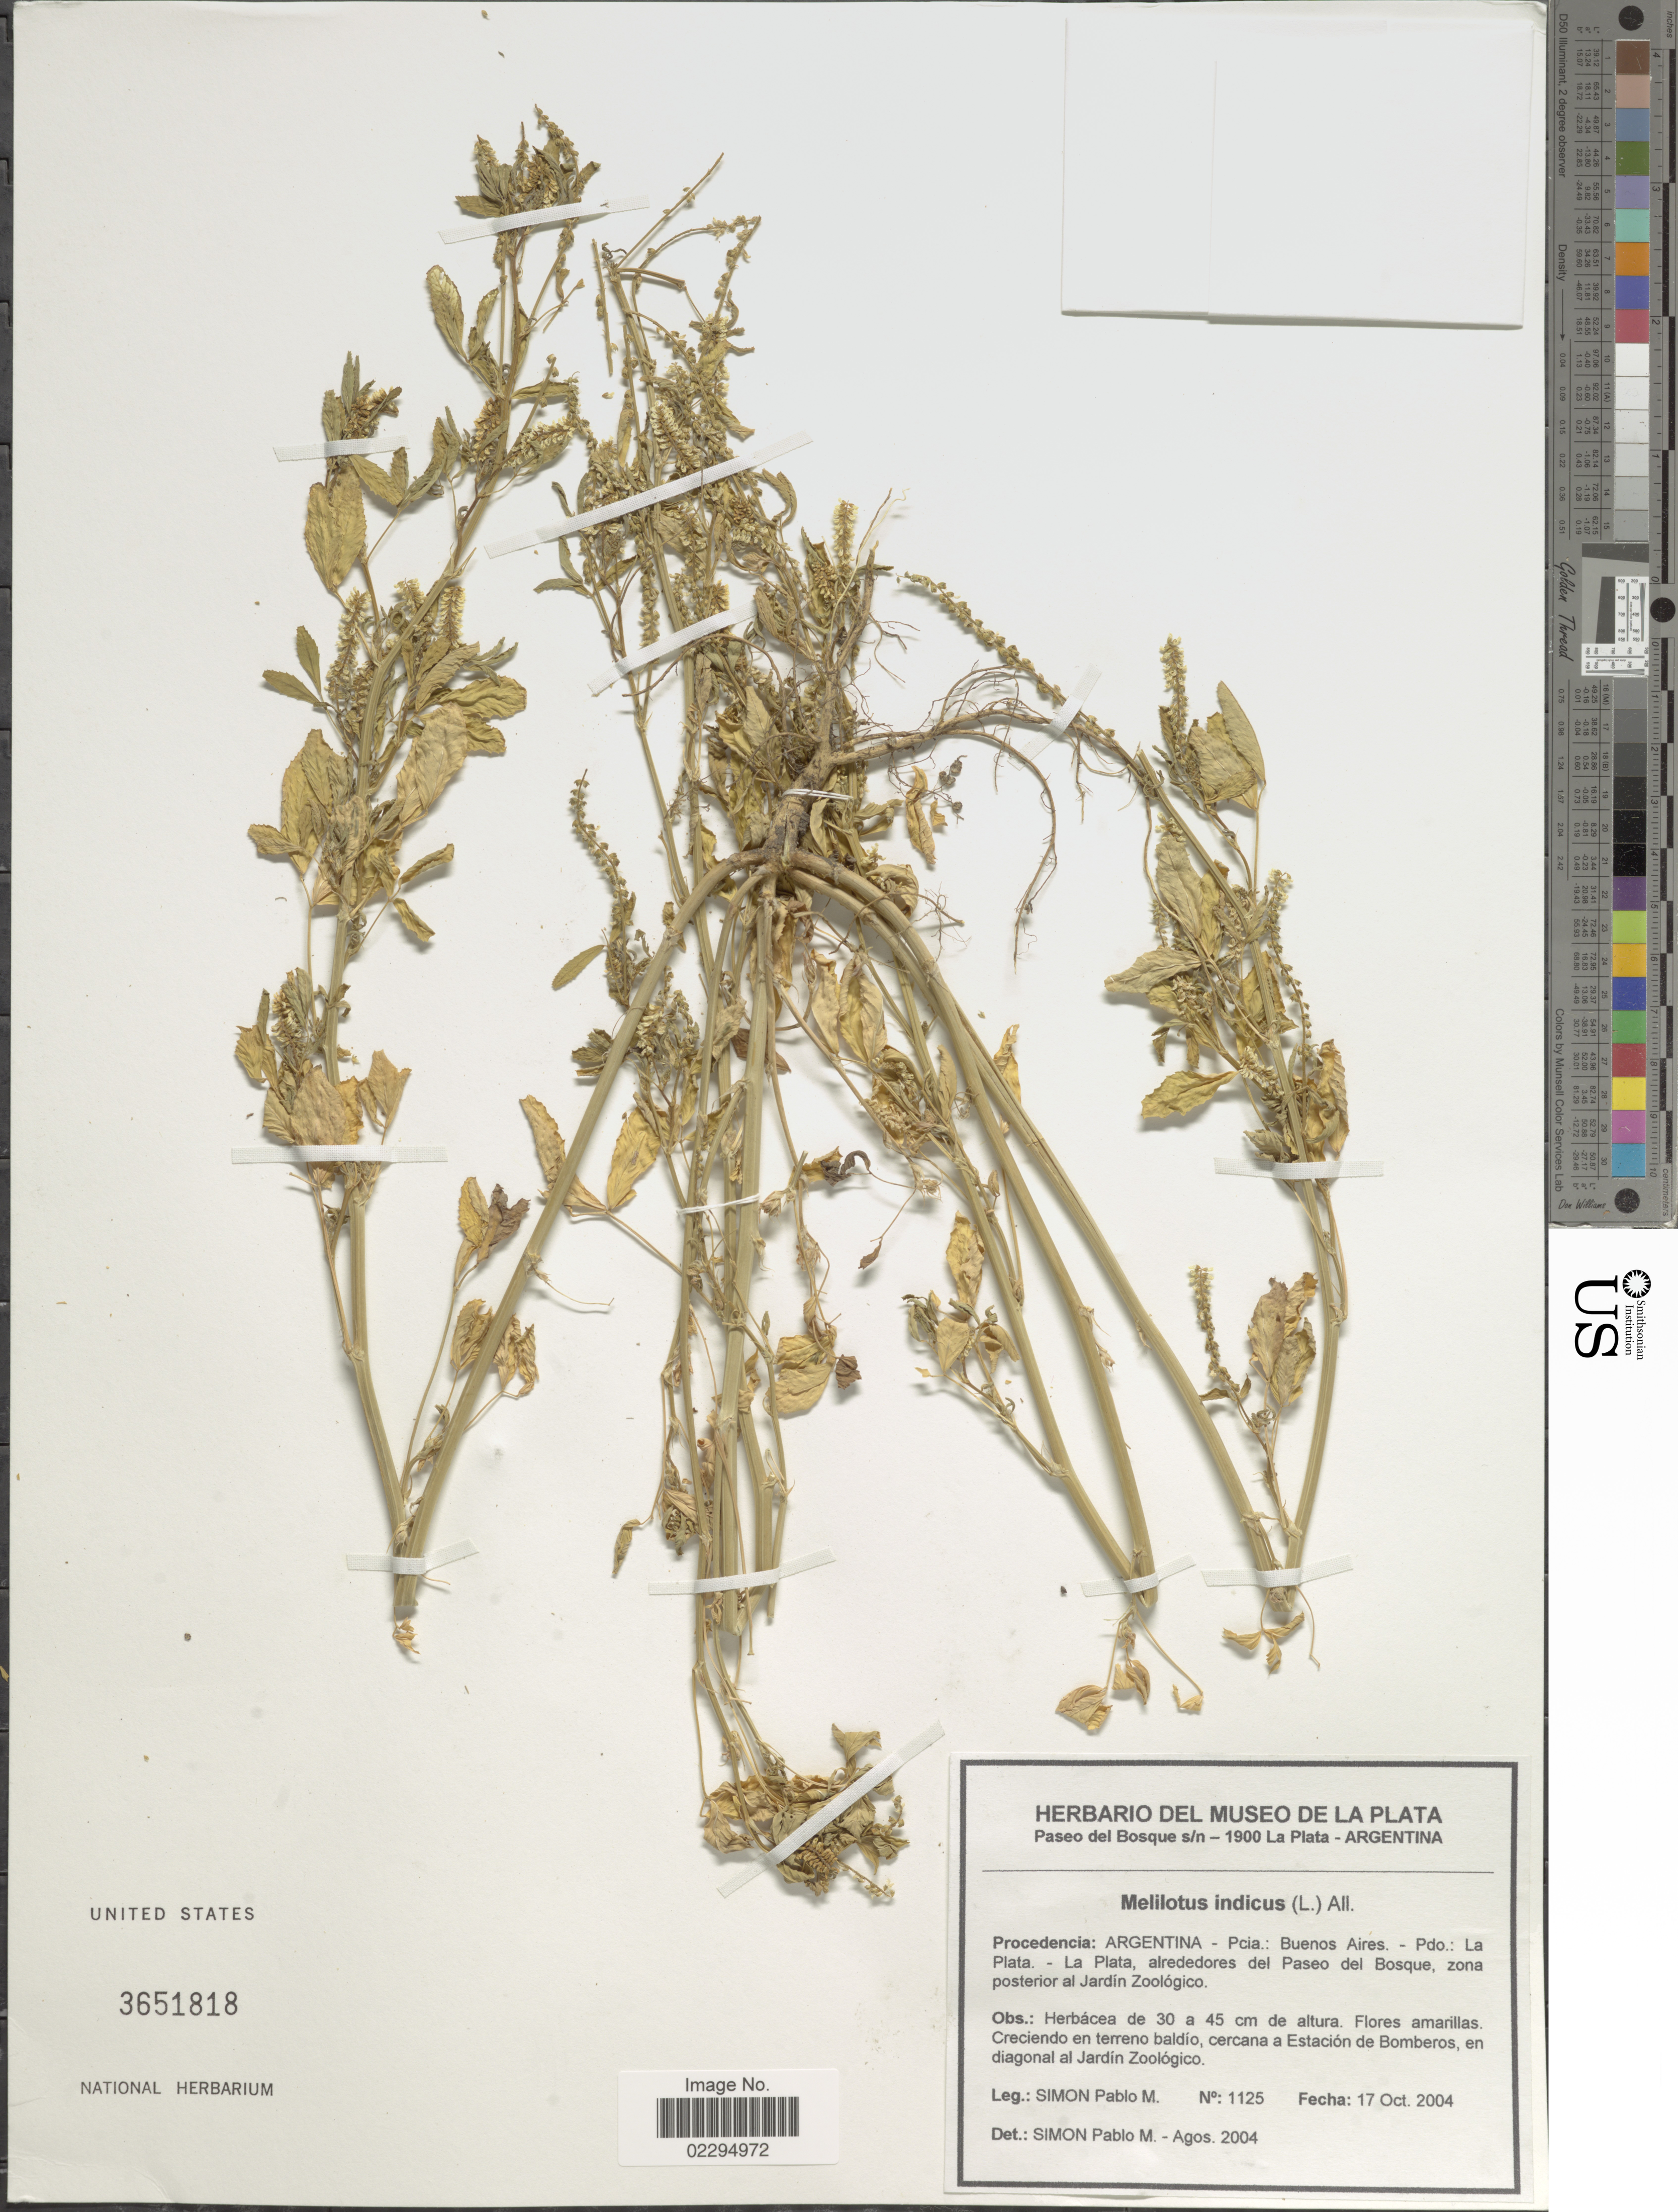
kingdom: Plantae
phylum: Tracheophyta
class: Magnoliopsida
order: Fabales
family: Fabaceae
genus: Melilotus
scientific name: Melilotus indicus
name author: (L.) All.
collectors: S. Pablo M.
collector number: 1125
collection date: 2004-10-17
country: Argentina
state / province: Buenos Aires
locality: Pdo La Plata - La Plata, alredores del Paseo del Bosque, zona posterior al Jardin Zool'gico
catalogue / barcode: US 3651818